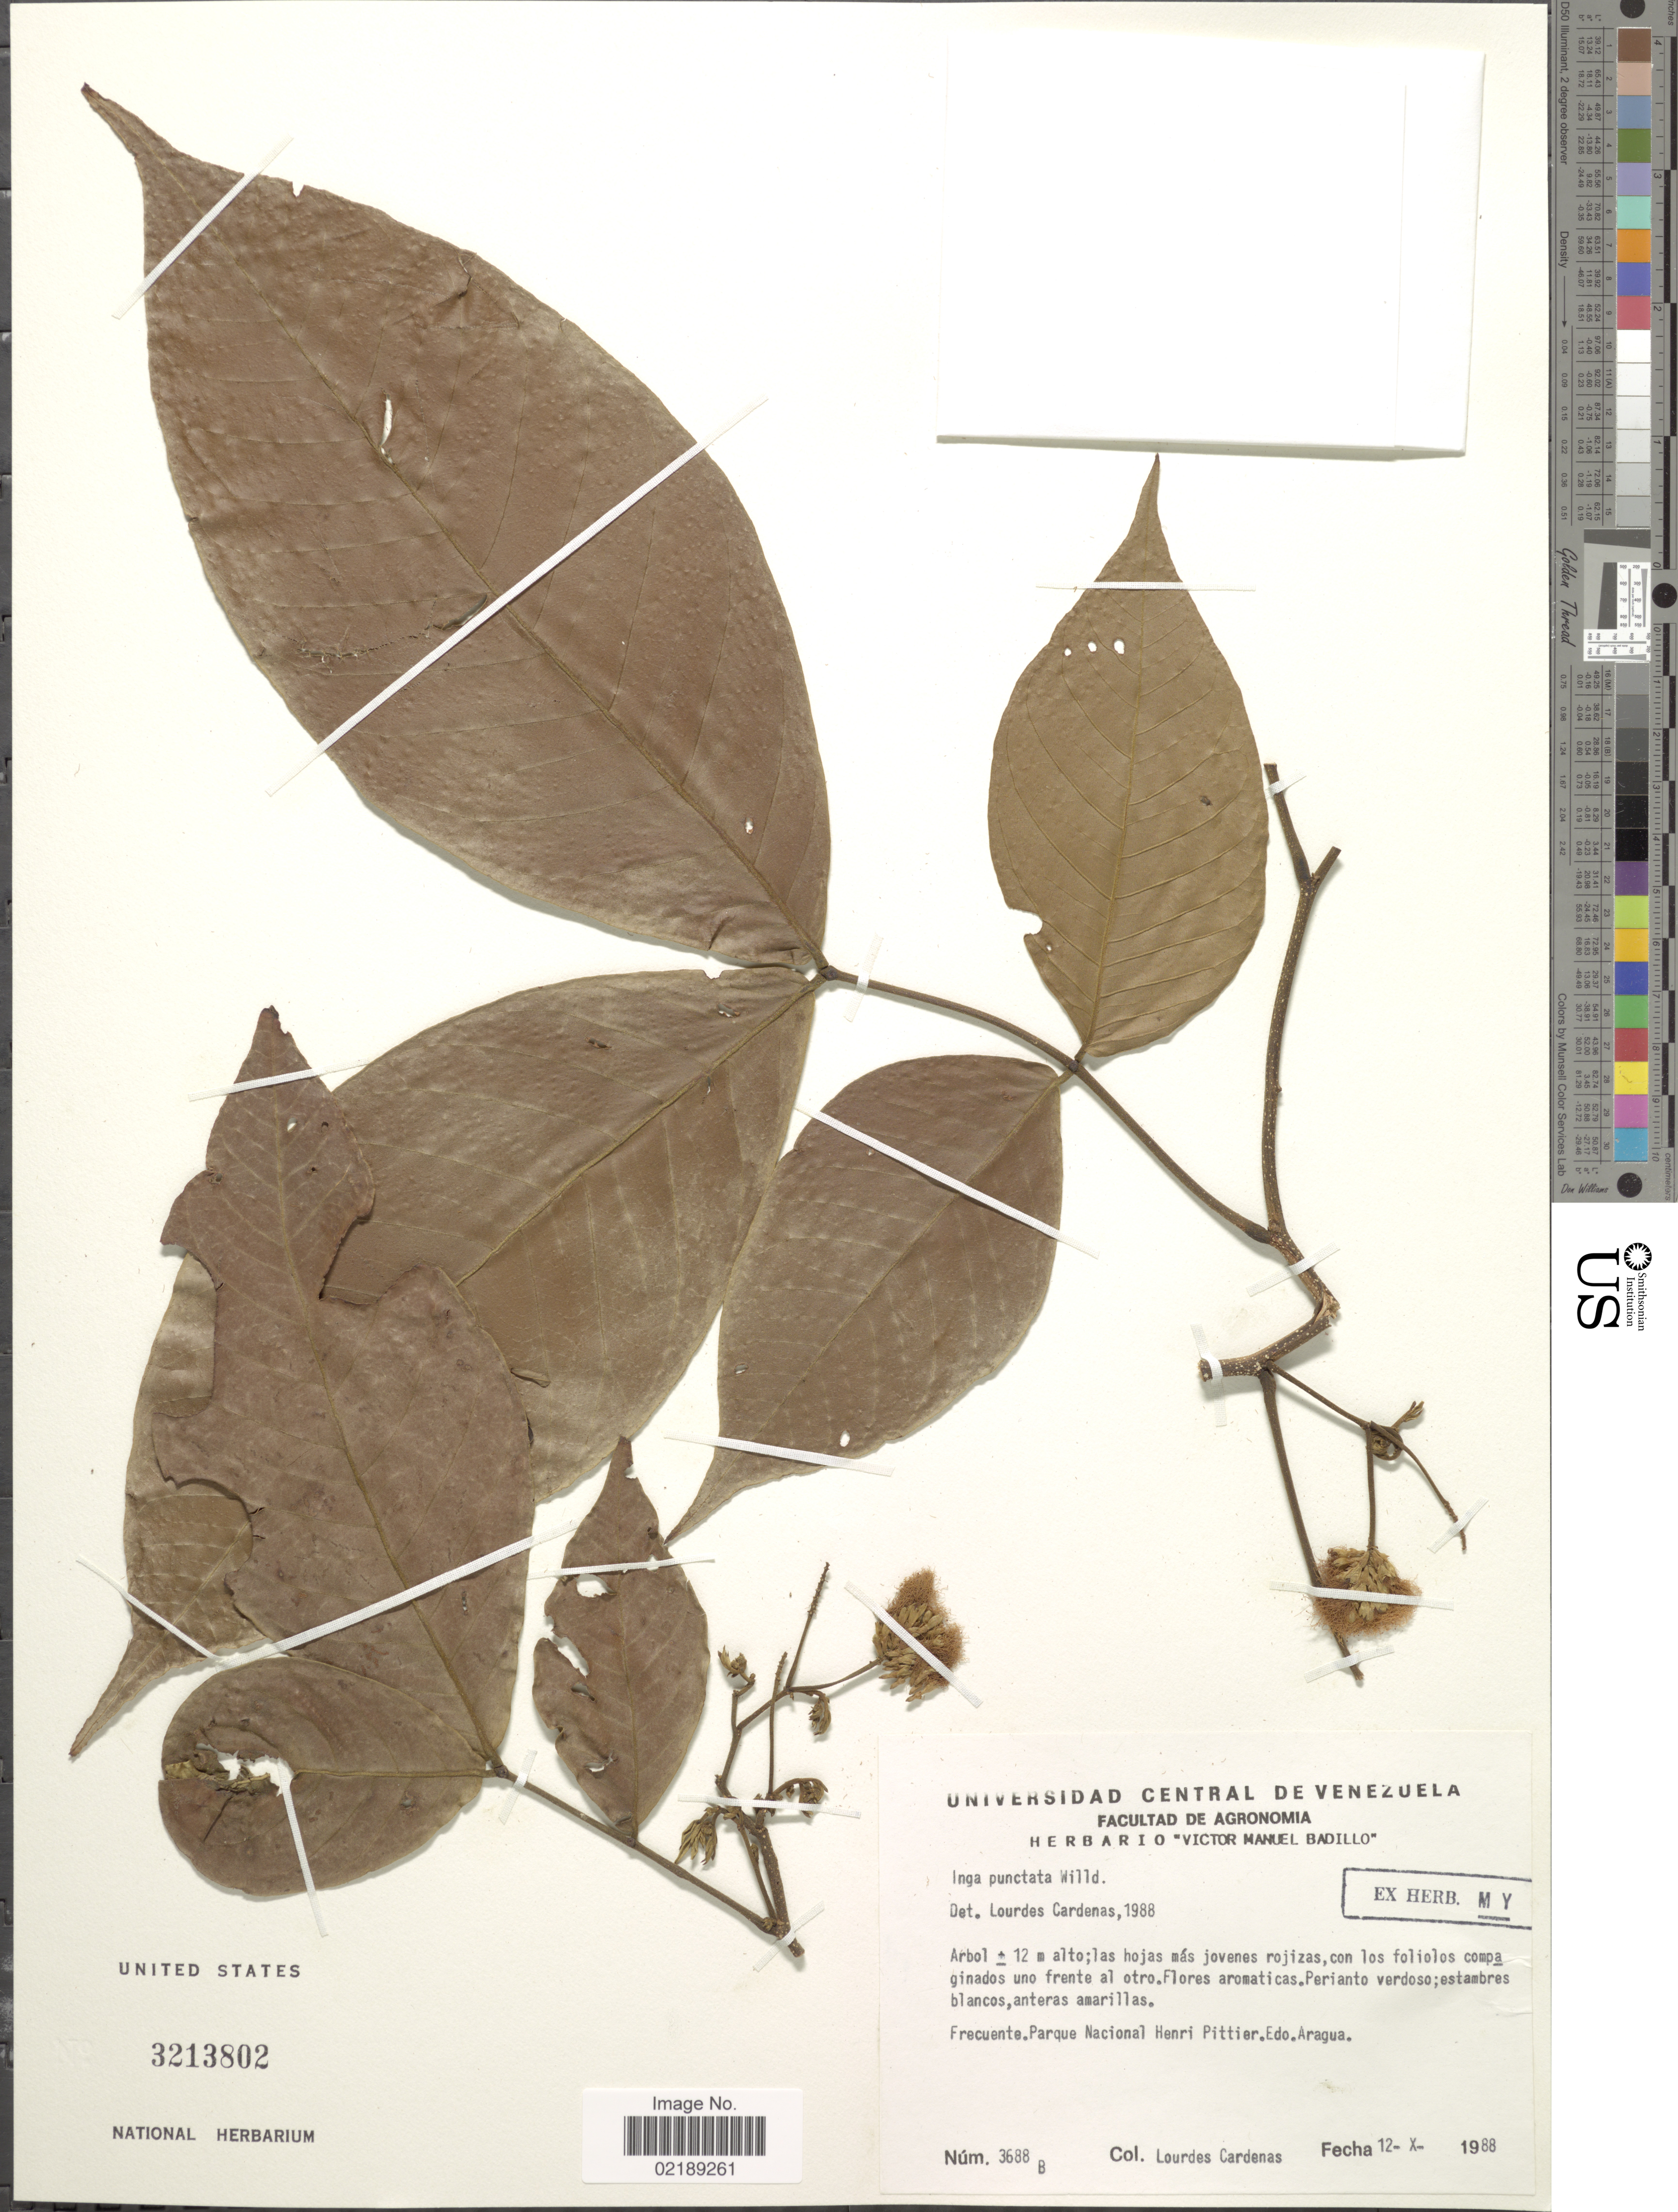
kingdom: Plantae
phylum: Tracheophyta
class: Magnoliopsida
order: Fabales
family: Fabaceae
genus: Inga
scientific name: Inga punctata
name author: Willd.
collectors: L. Cárdenas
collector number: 3688B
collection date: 1988-10-12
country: Venezuela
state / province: Aragua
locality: Parque Nacional Henri Pittier.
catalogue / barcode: US 3213802